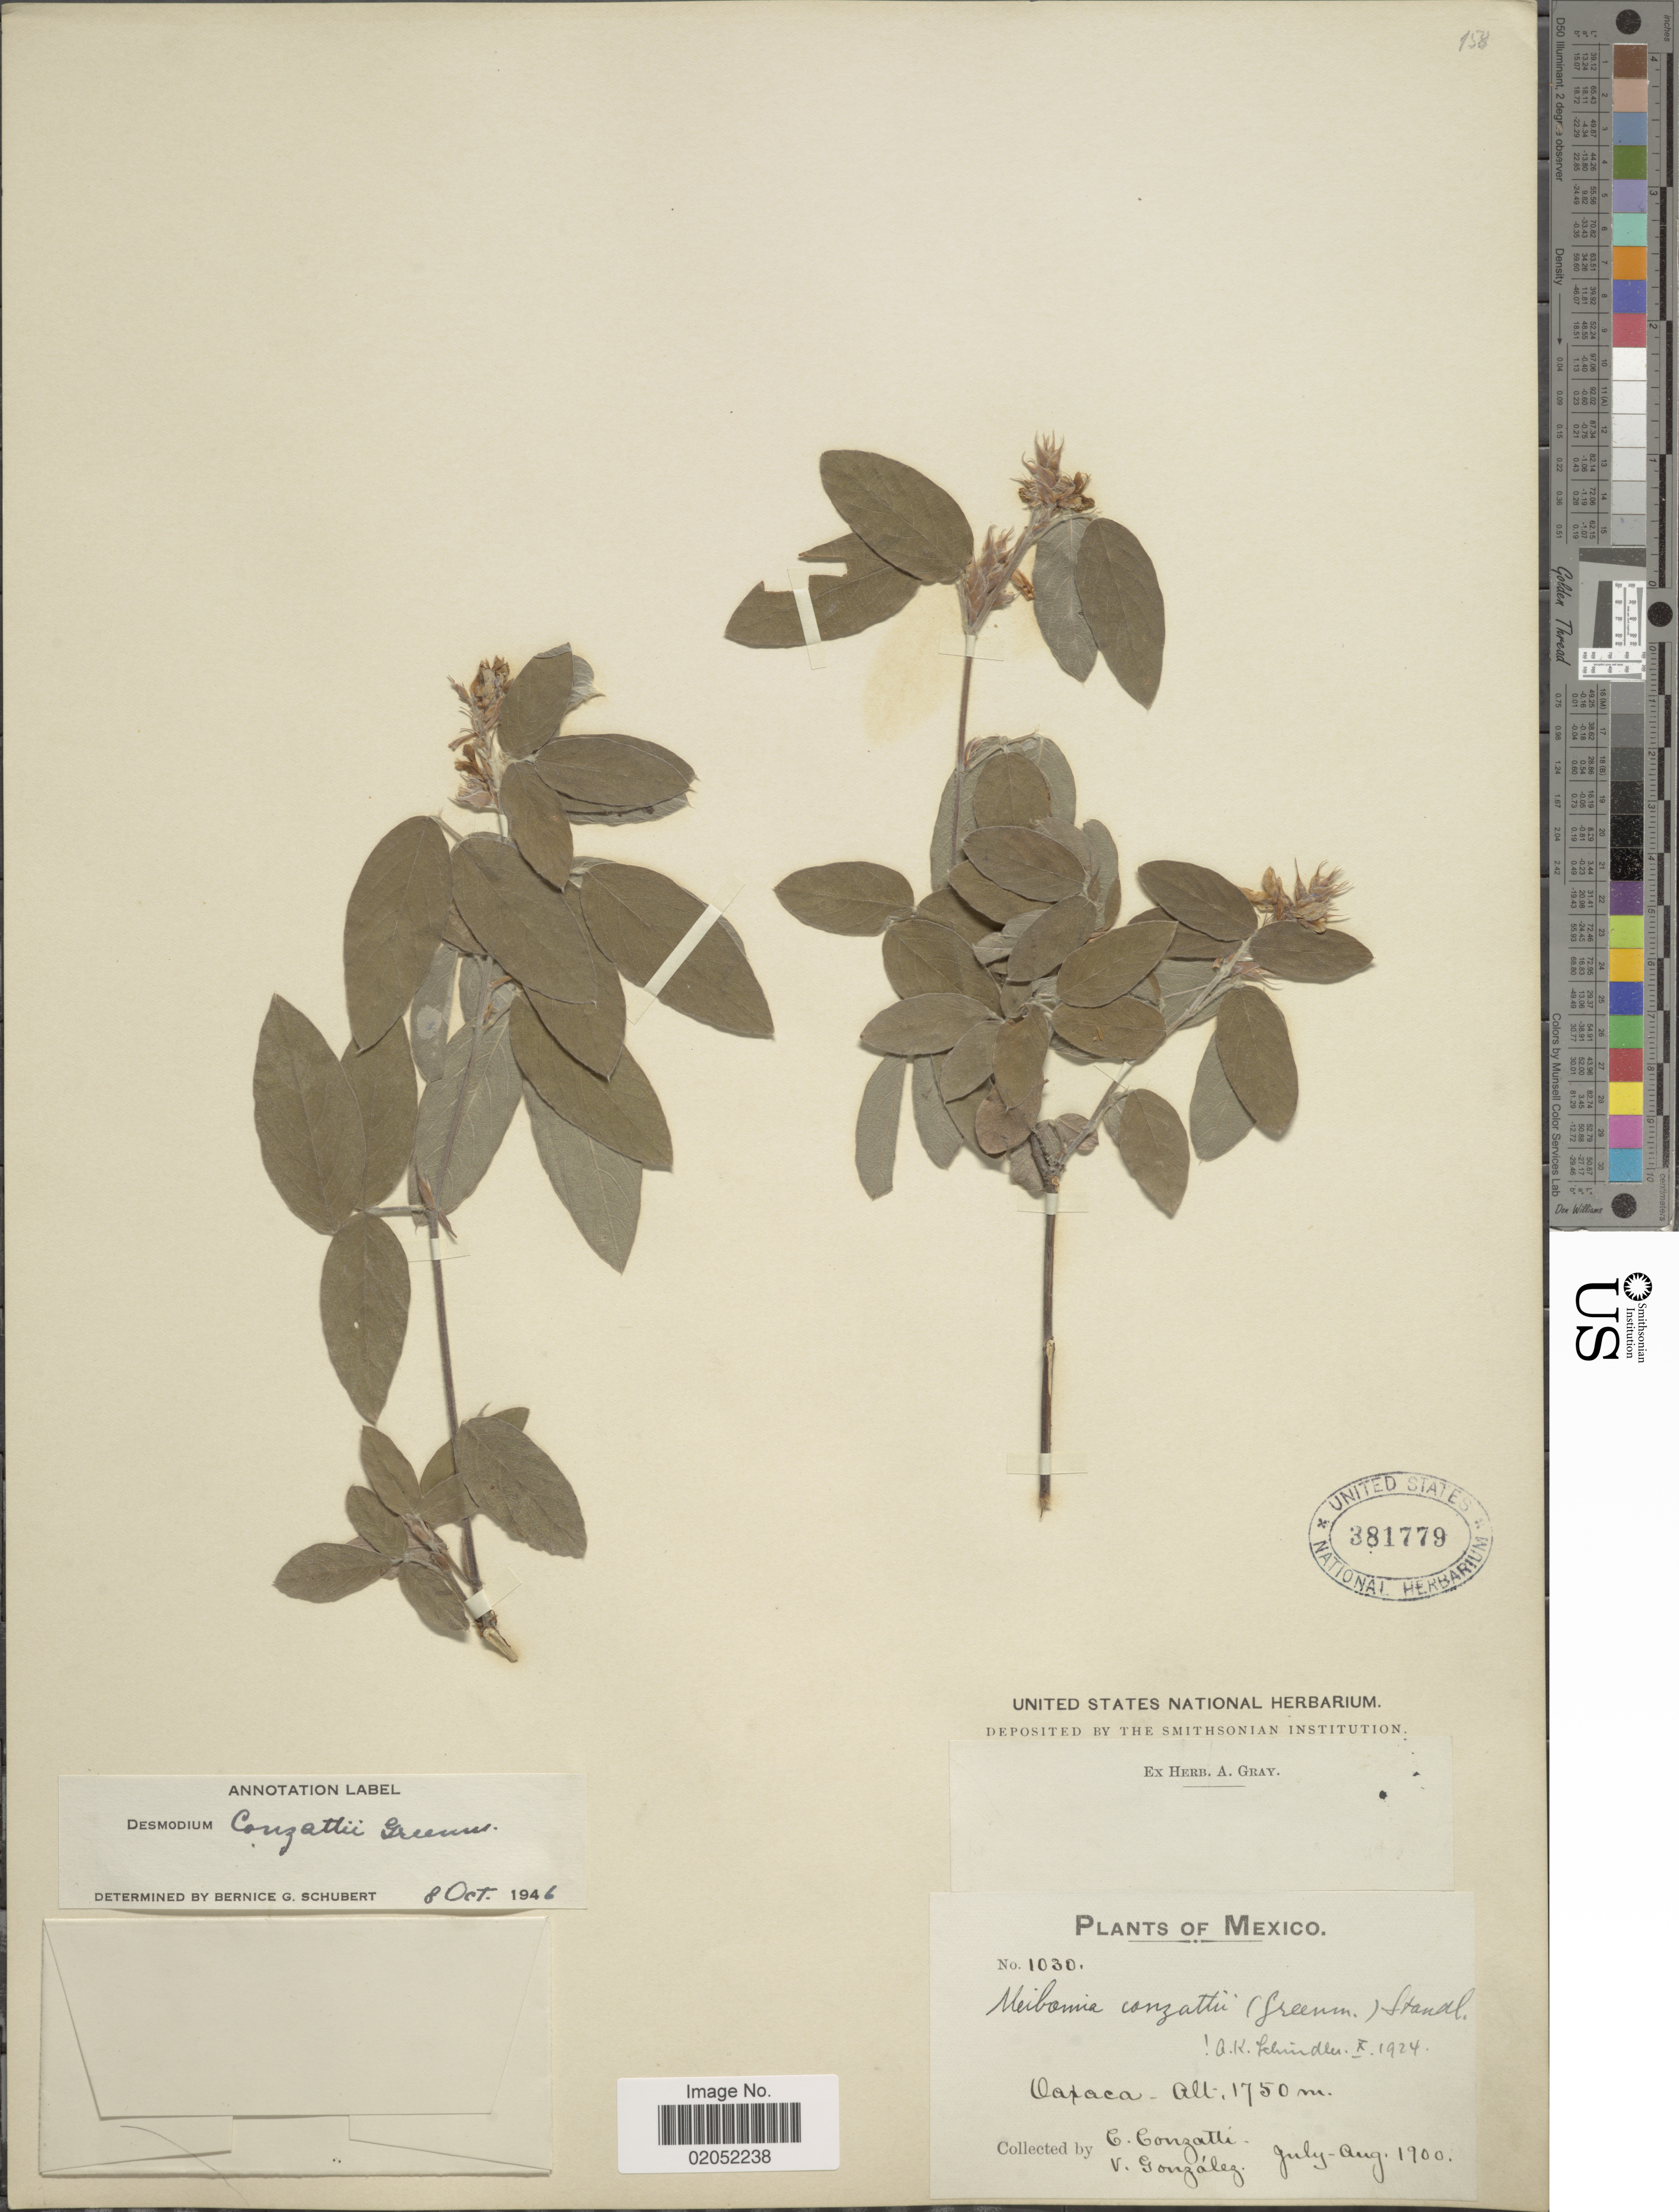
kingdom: Plantae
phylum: Tracheophyta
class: Magnoliopsida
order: Fabales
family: Fabaceae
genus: Desmodium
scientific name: Desmodium conzattii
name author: Greenm.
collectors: C. Conzatti & V. González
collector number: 1030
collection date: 1900-07/1900-08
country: Mexico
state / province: Oaxaca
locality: Oaxaca, Mexico.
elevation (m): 1750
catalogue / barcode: US 381779